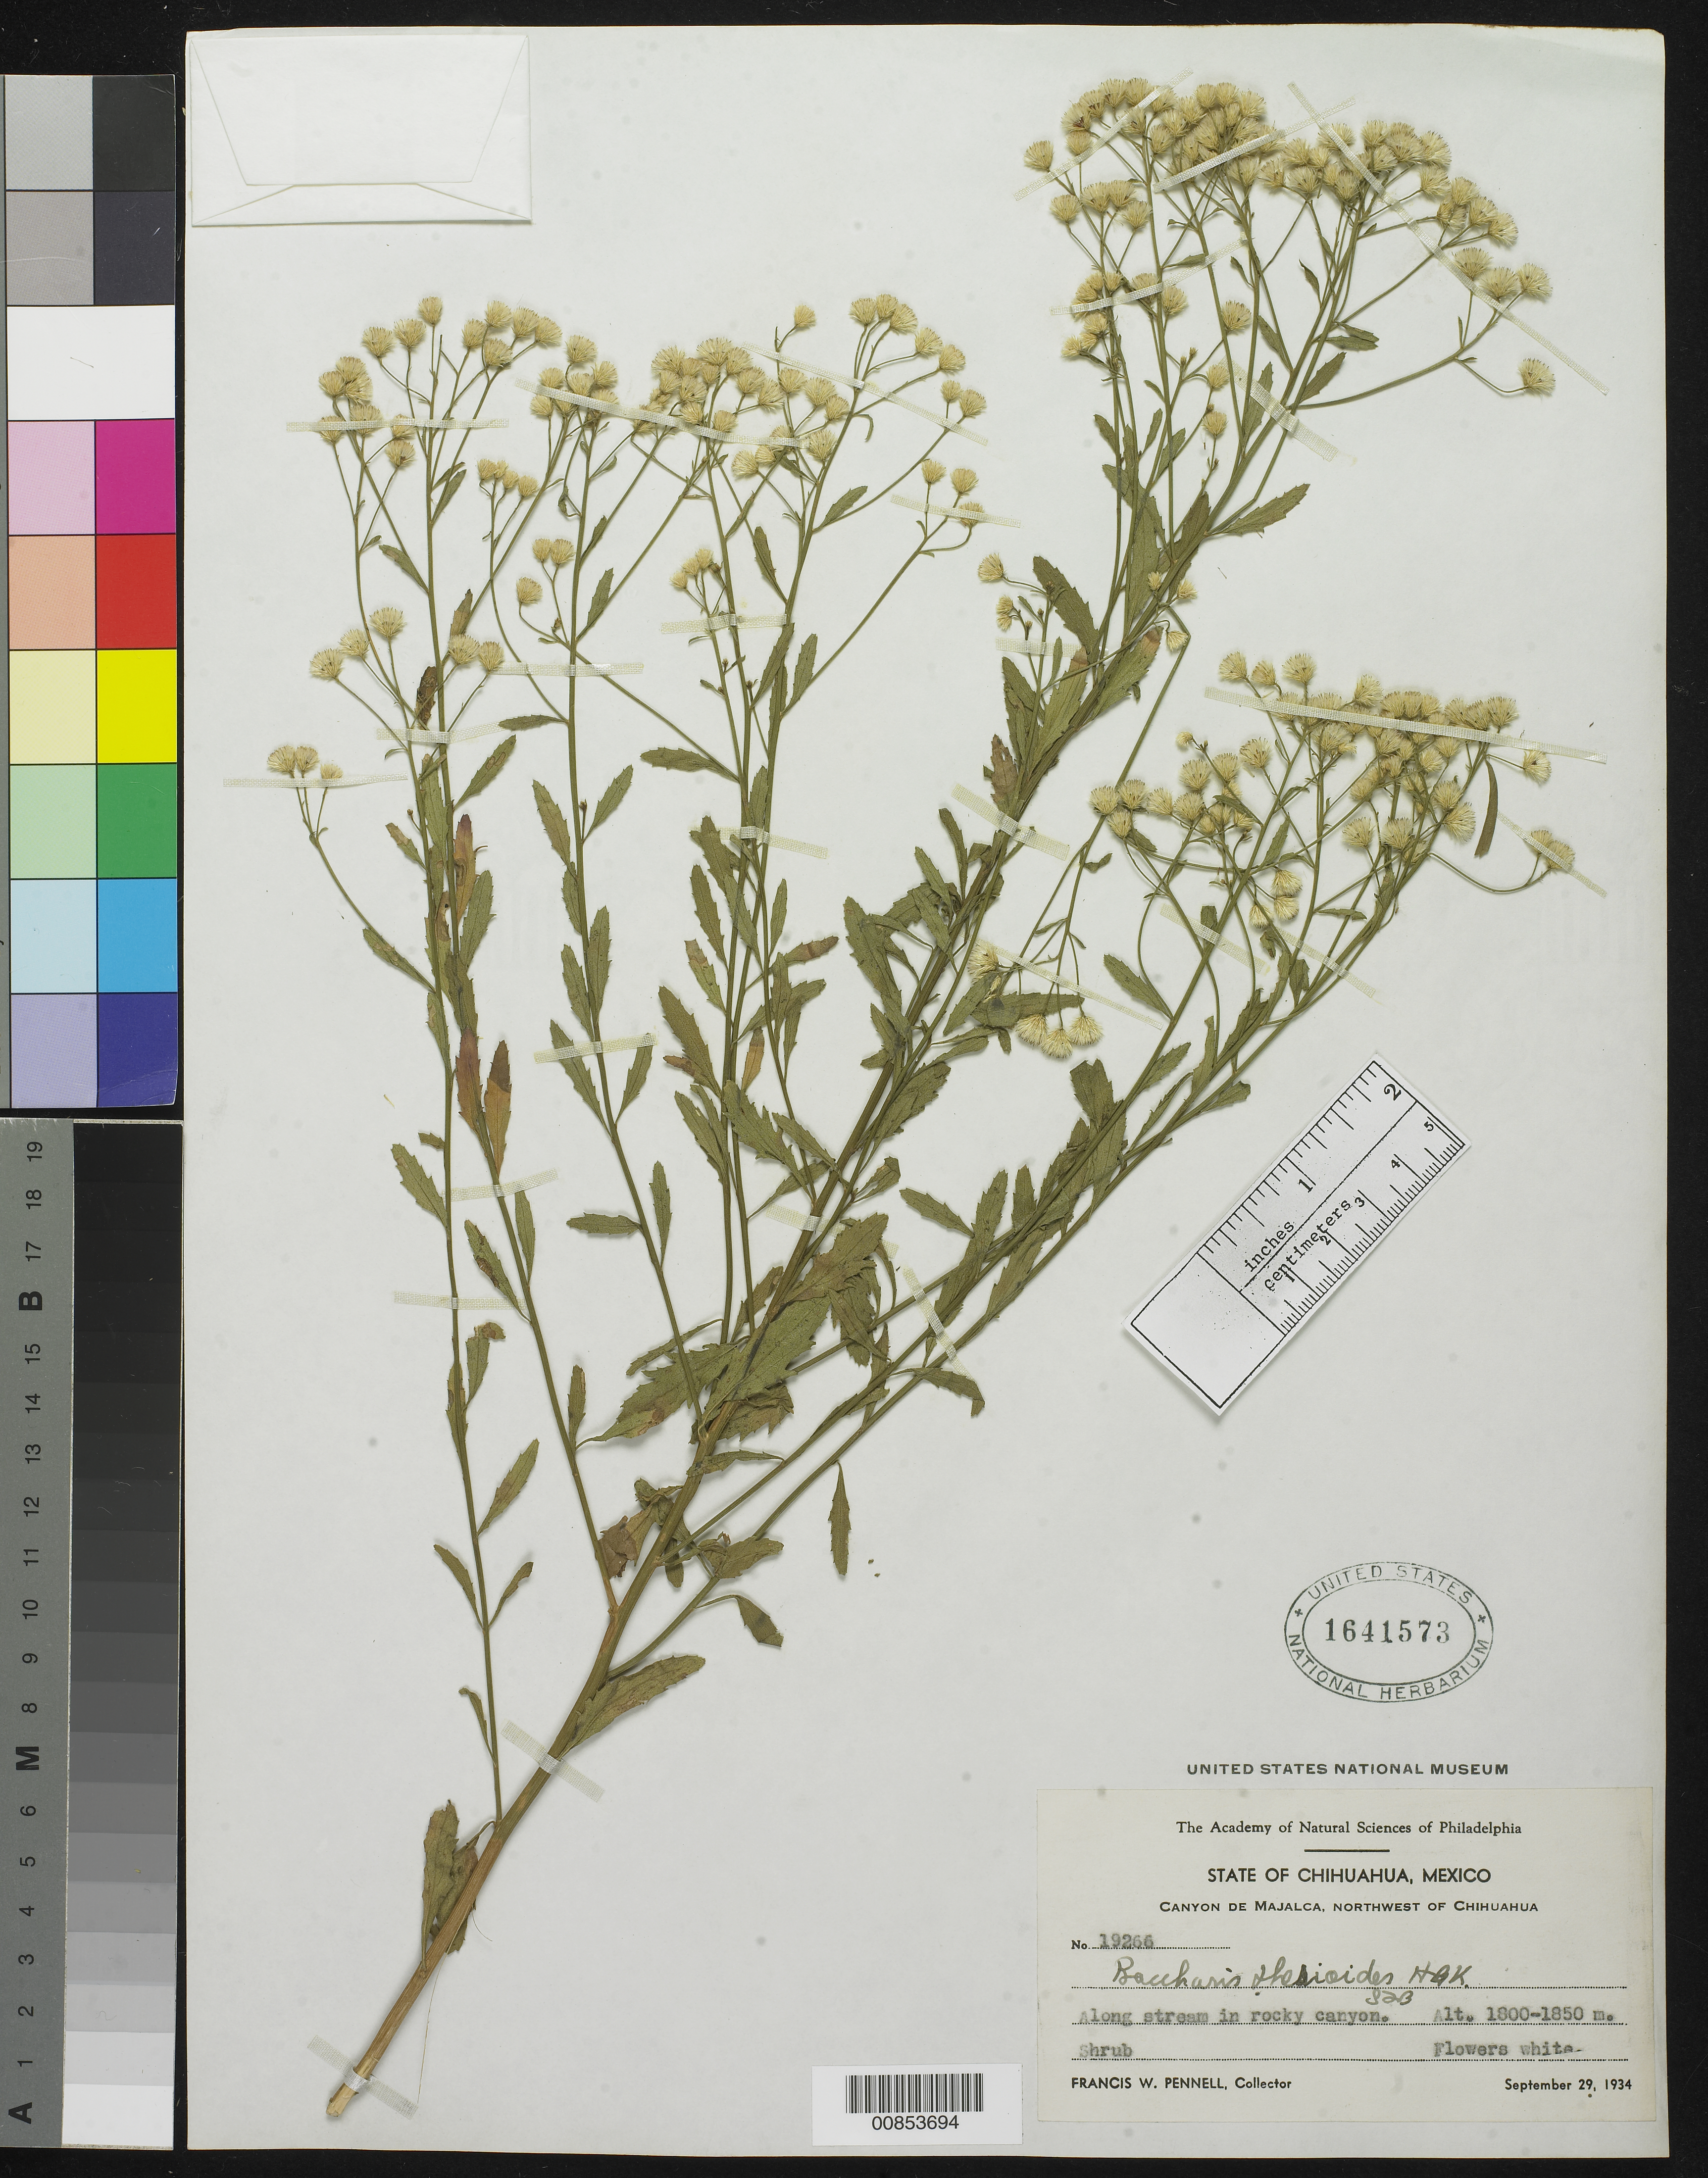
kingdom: Plantae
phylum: Tracheophyta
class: Magnoliopsida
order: Asterales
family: Asteraceae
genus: Baccharis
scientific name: Baccharis thesioides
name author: Kunth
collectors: F. W. Pennell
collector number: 19266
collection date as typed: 29 Sep 1934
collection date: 1934-09-29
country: Mexico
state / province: Chihuahua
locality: Canyon de Majalca, northwest of Chihuahua.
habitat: Along stream in rocky canyon.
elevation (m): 1850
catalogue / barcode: US 1641573